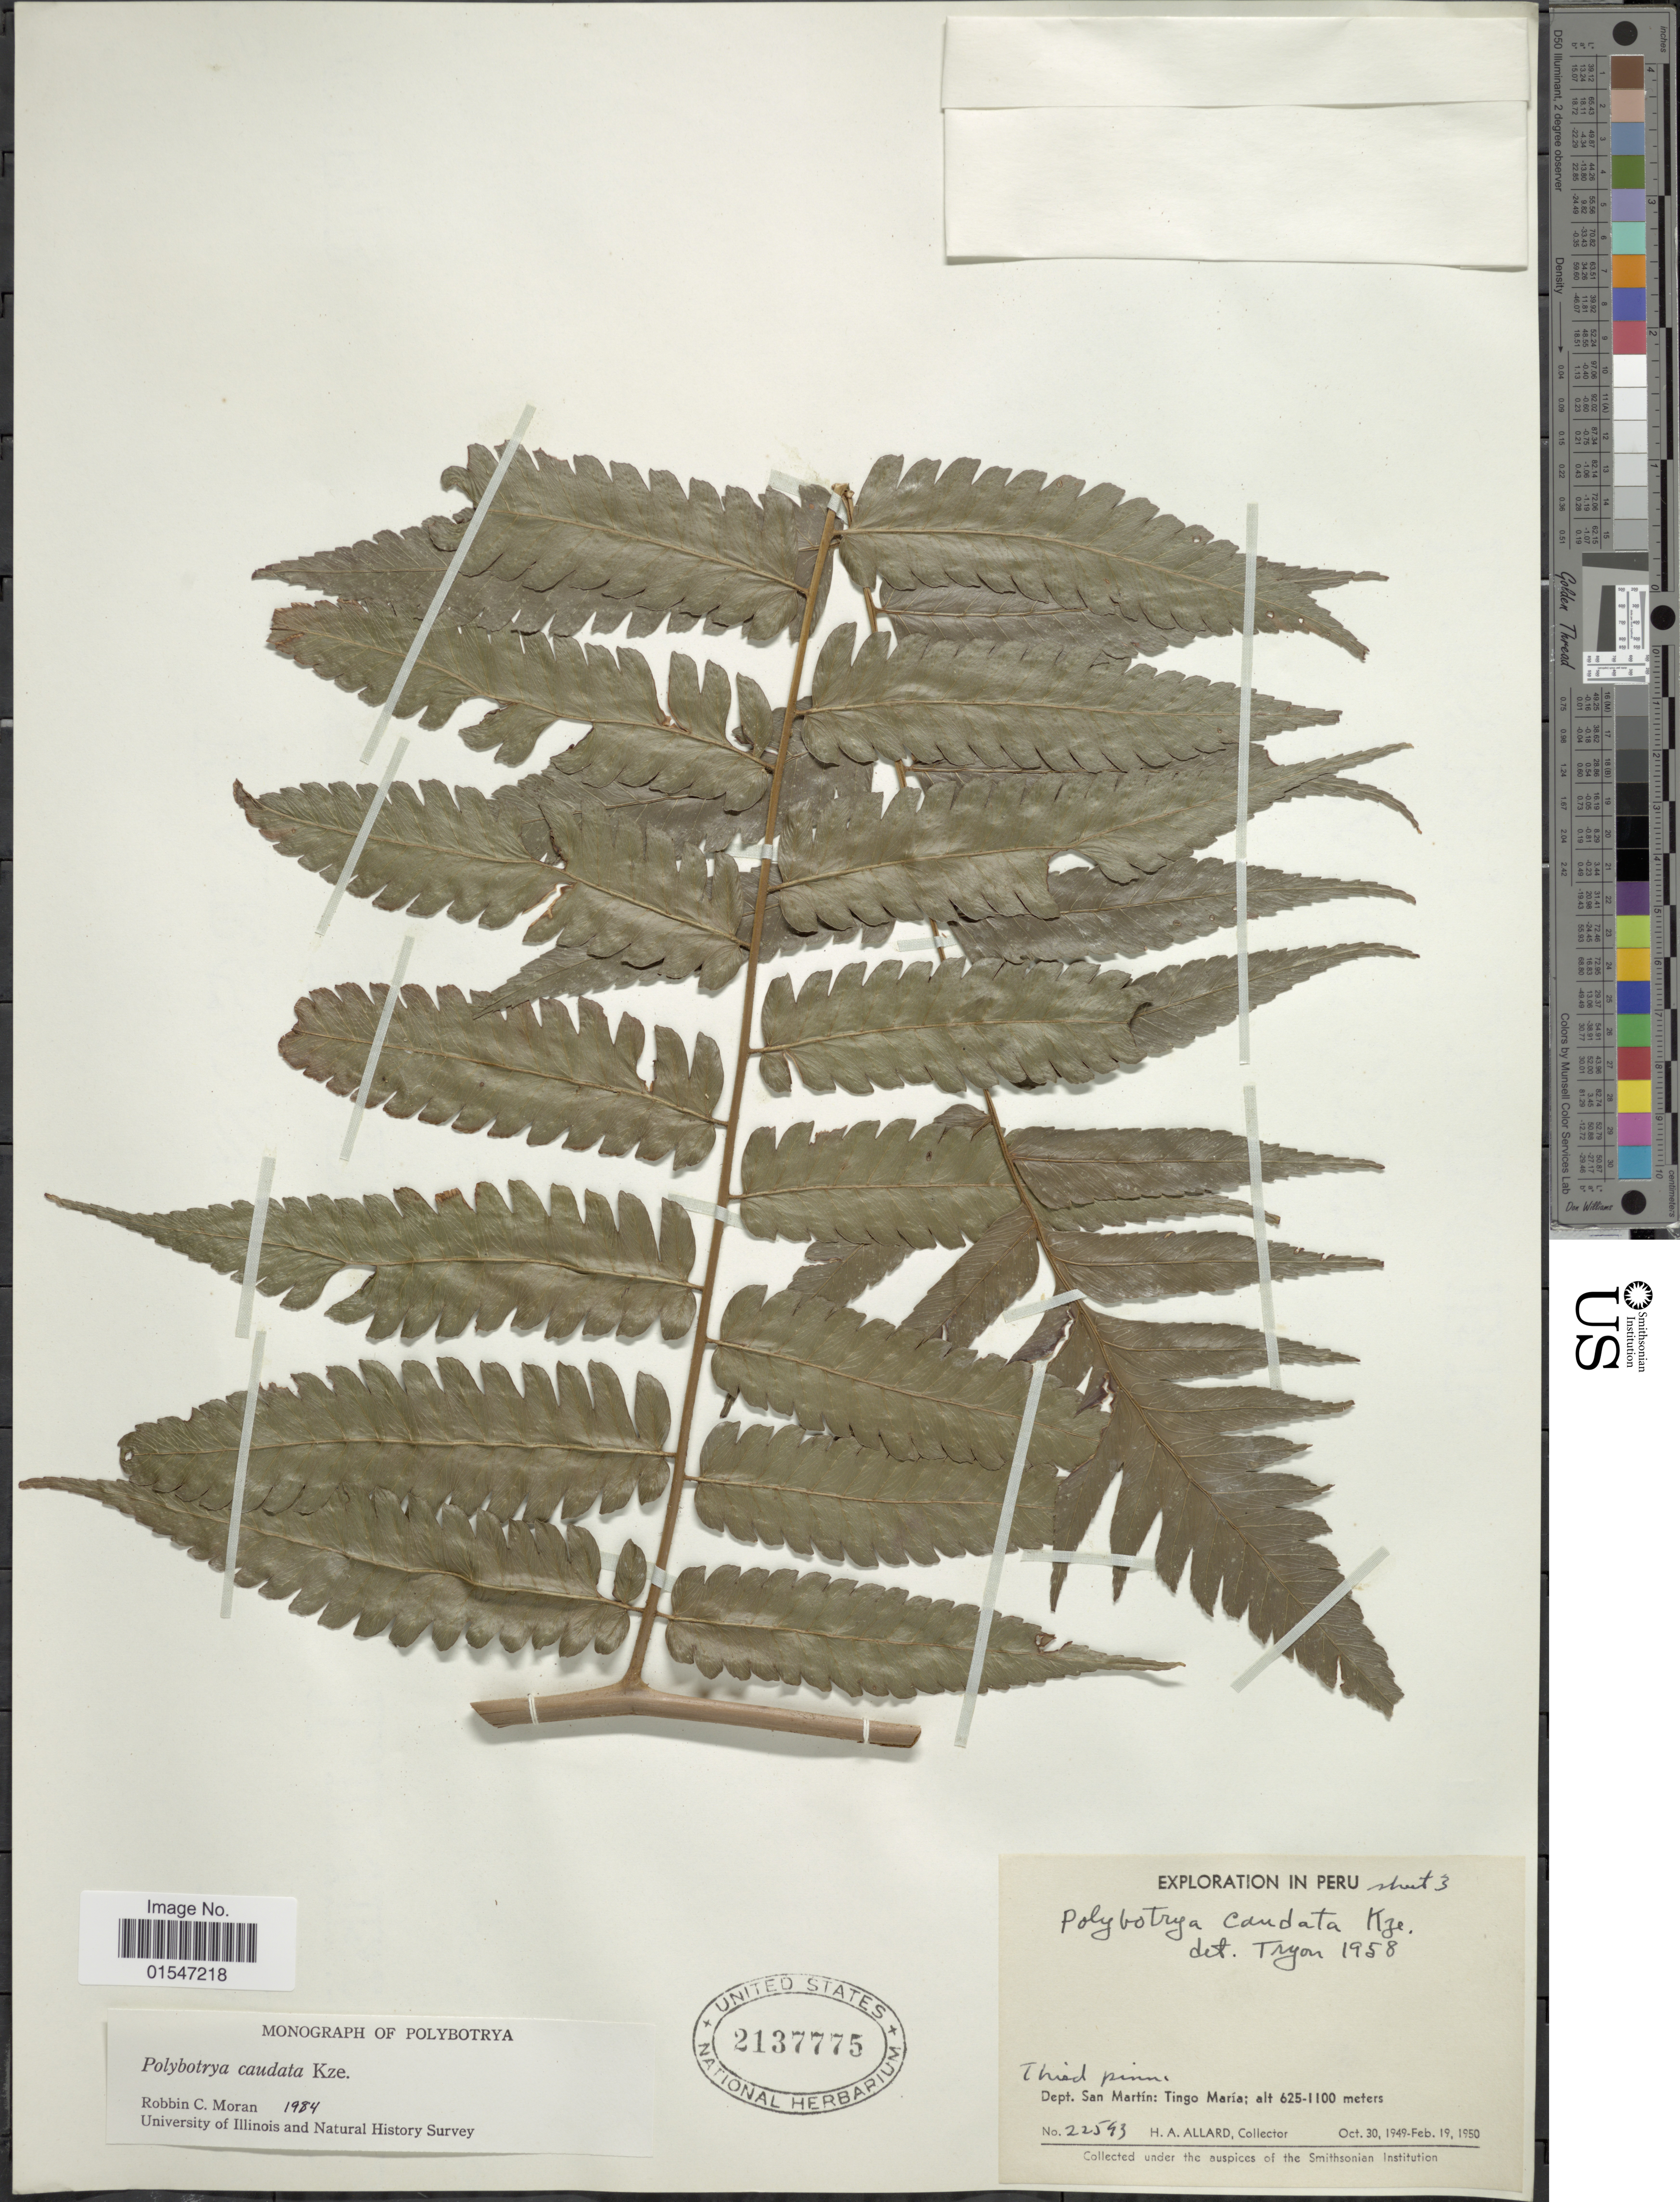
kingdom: Plantae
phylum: Tracheophyta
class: Polypodiopsida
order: Polypodiales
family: Dryopteridaceae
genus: Polybotrya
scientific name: Polybotrya caudata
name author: Kunze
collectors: H. A. Allard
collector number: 22593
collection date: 1949-10-30/1950-02-19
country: Peru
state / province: San Martín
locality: Tingo María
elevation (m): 625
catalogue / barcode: US 2137775